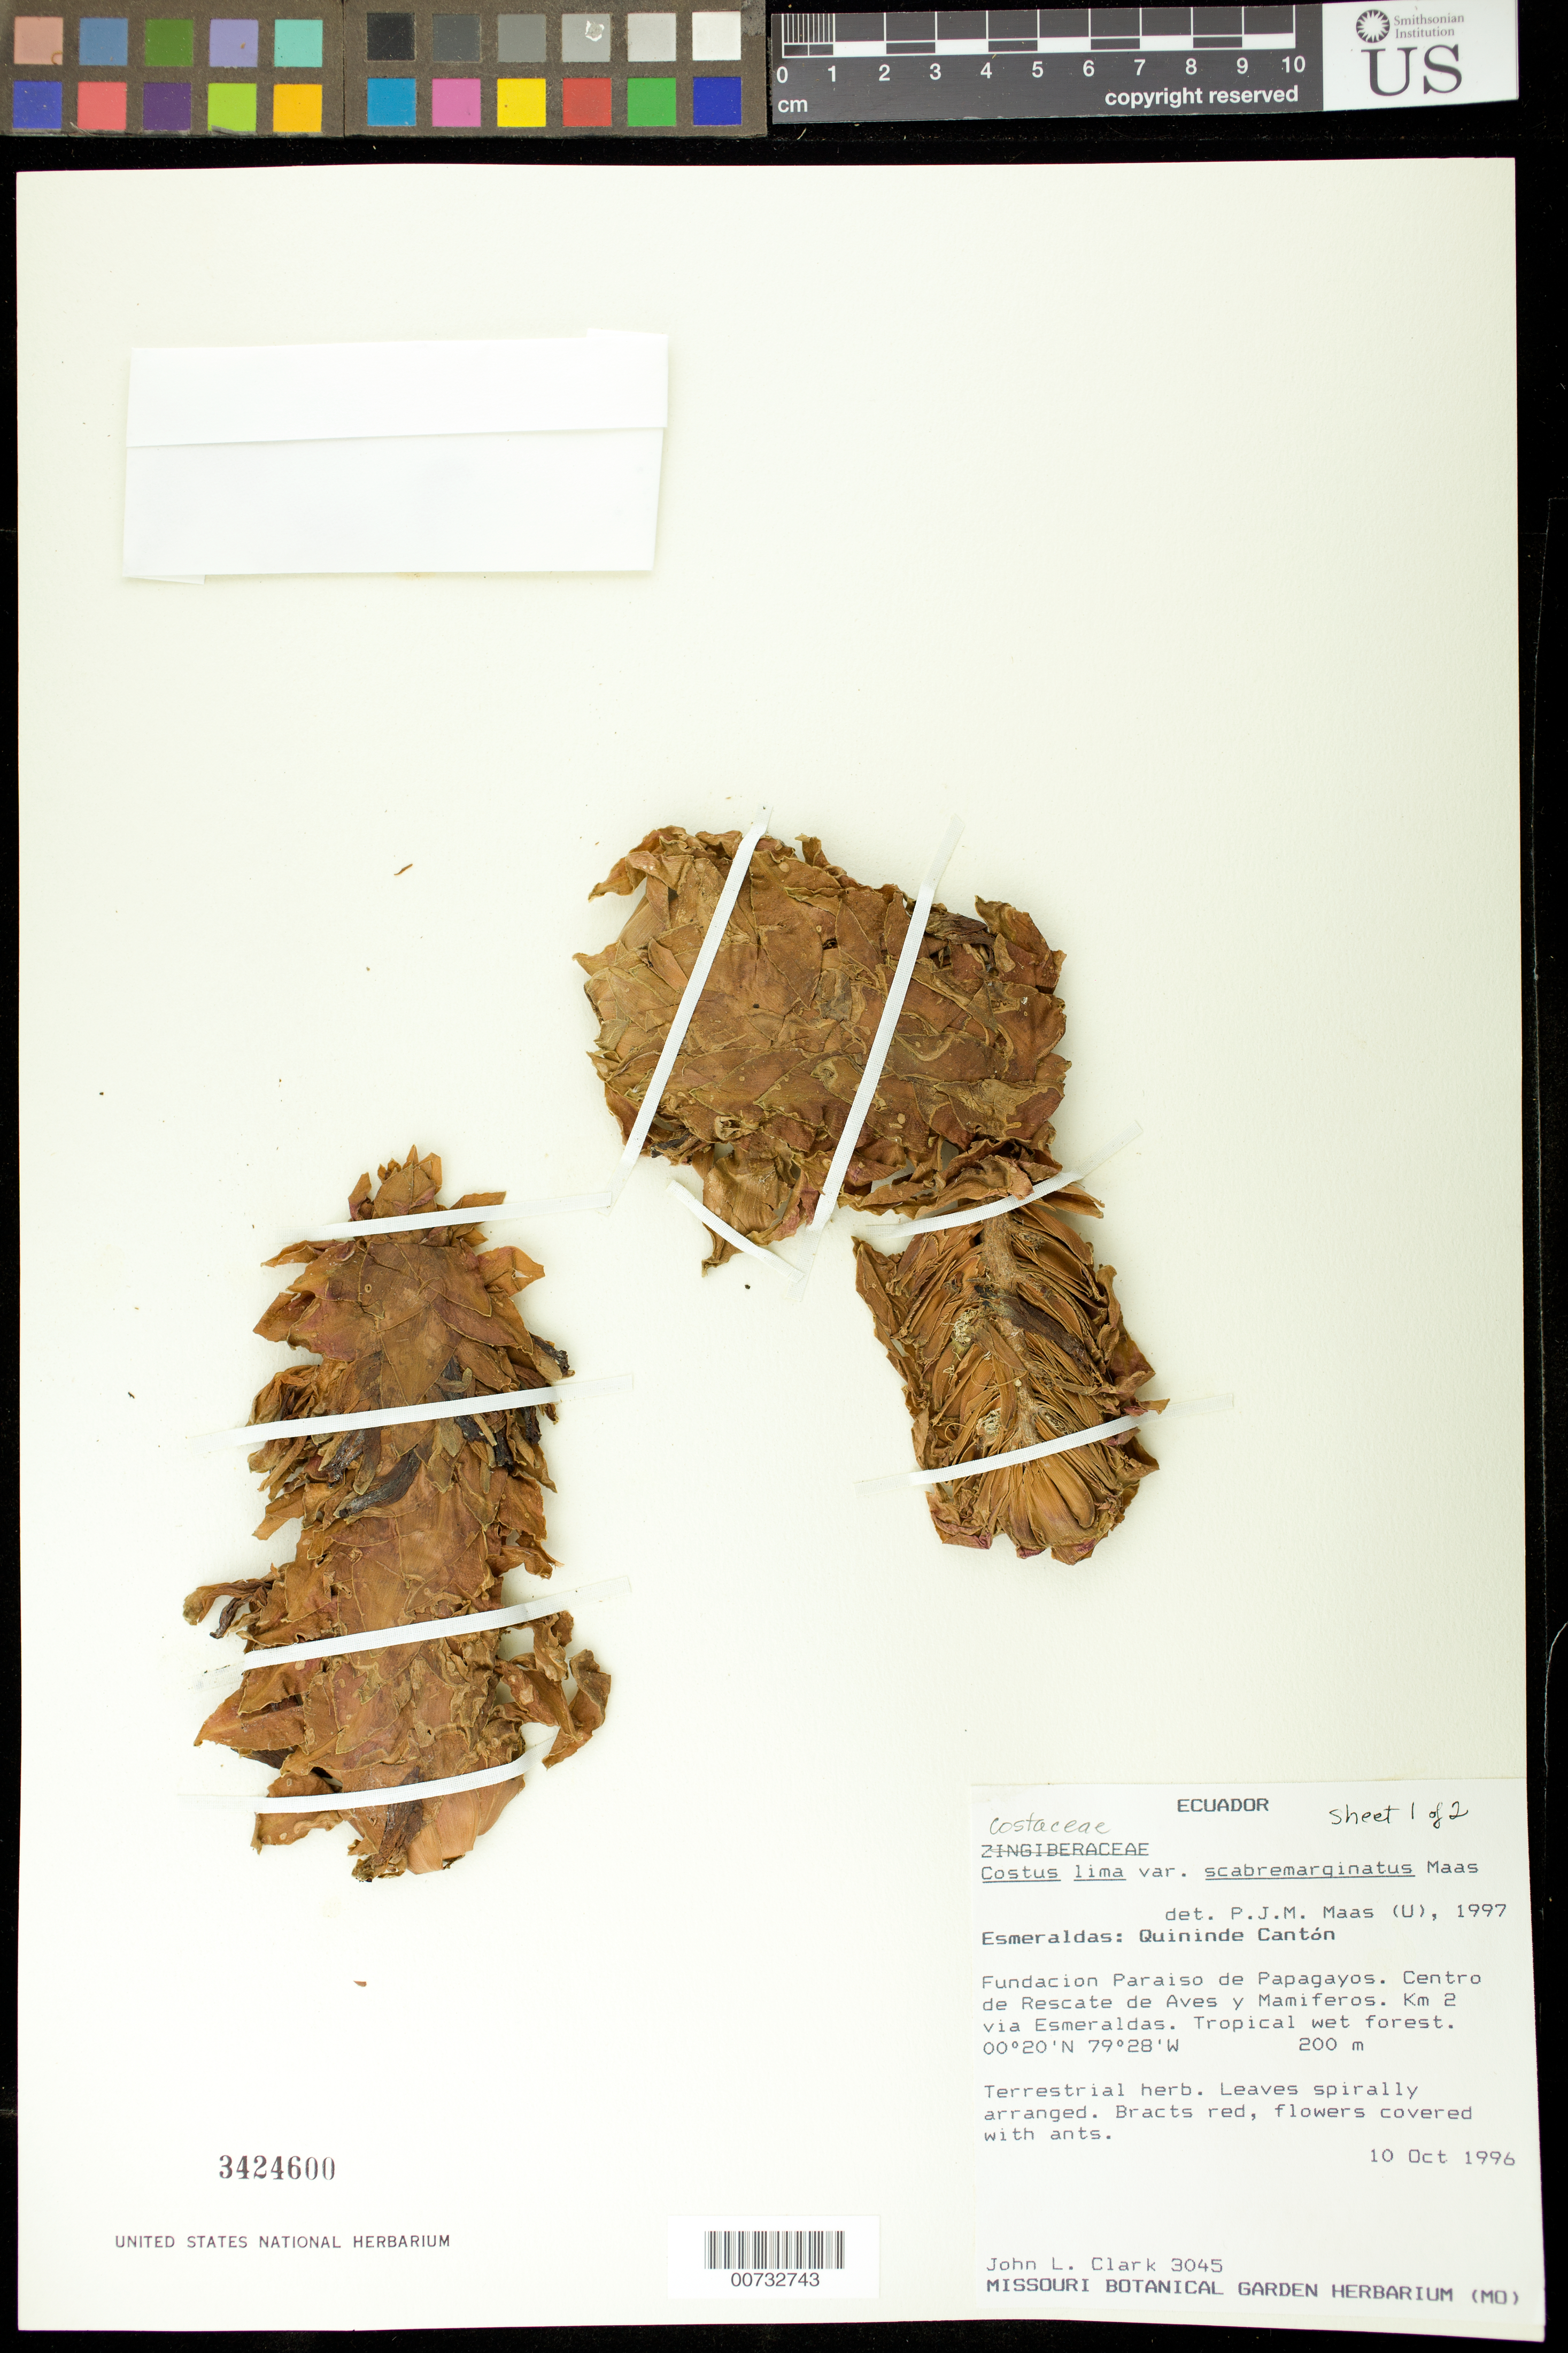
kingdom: Plantae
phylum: Tracheophyta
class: Liliopsida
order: Zingiberales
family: Costaceae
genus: Costus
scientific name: Costus lima var. scabremarginatus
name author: Maas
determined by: Maas, Paul J. M.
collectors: J. L. Clark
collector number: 3045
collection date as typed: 10 Oct 1996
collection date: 1996-10-10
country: Ecuador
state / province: Esmeraldas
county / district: Quininde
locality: Fundacion Paraiso de Papagayos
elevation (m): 200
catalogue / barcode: US 3424600